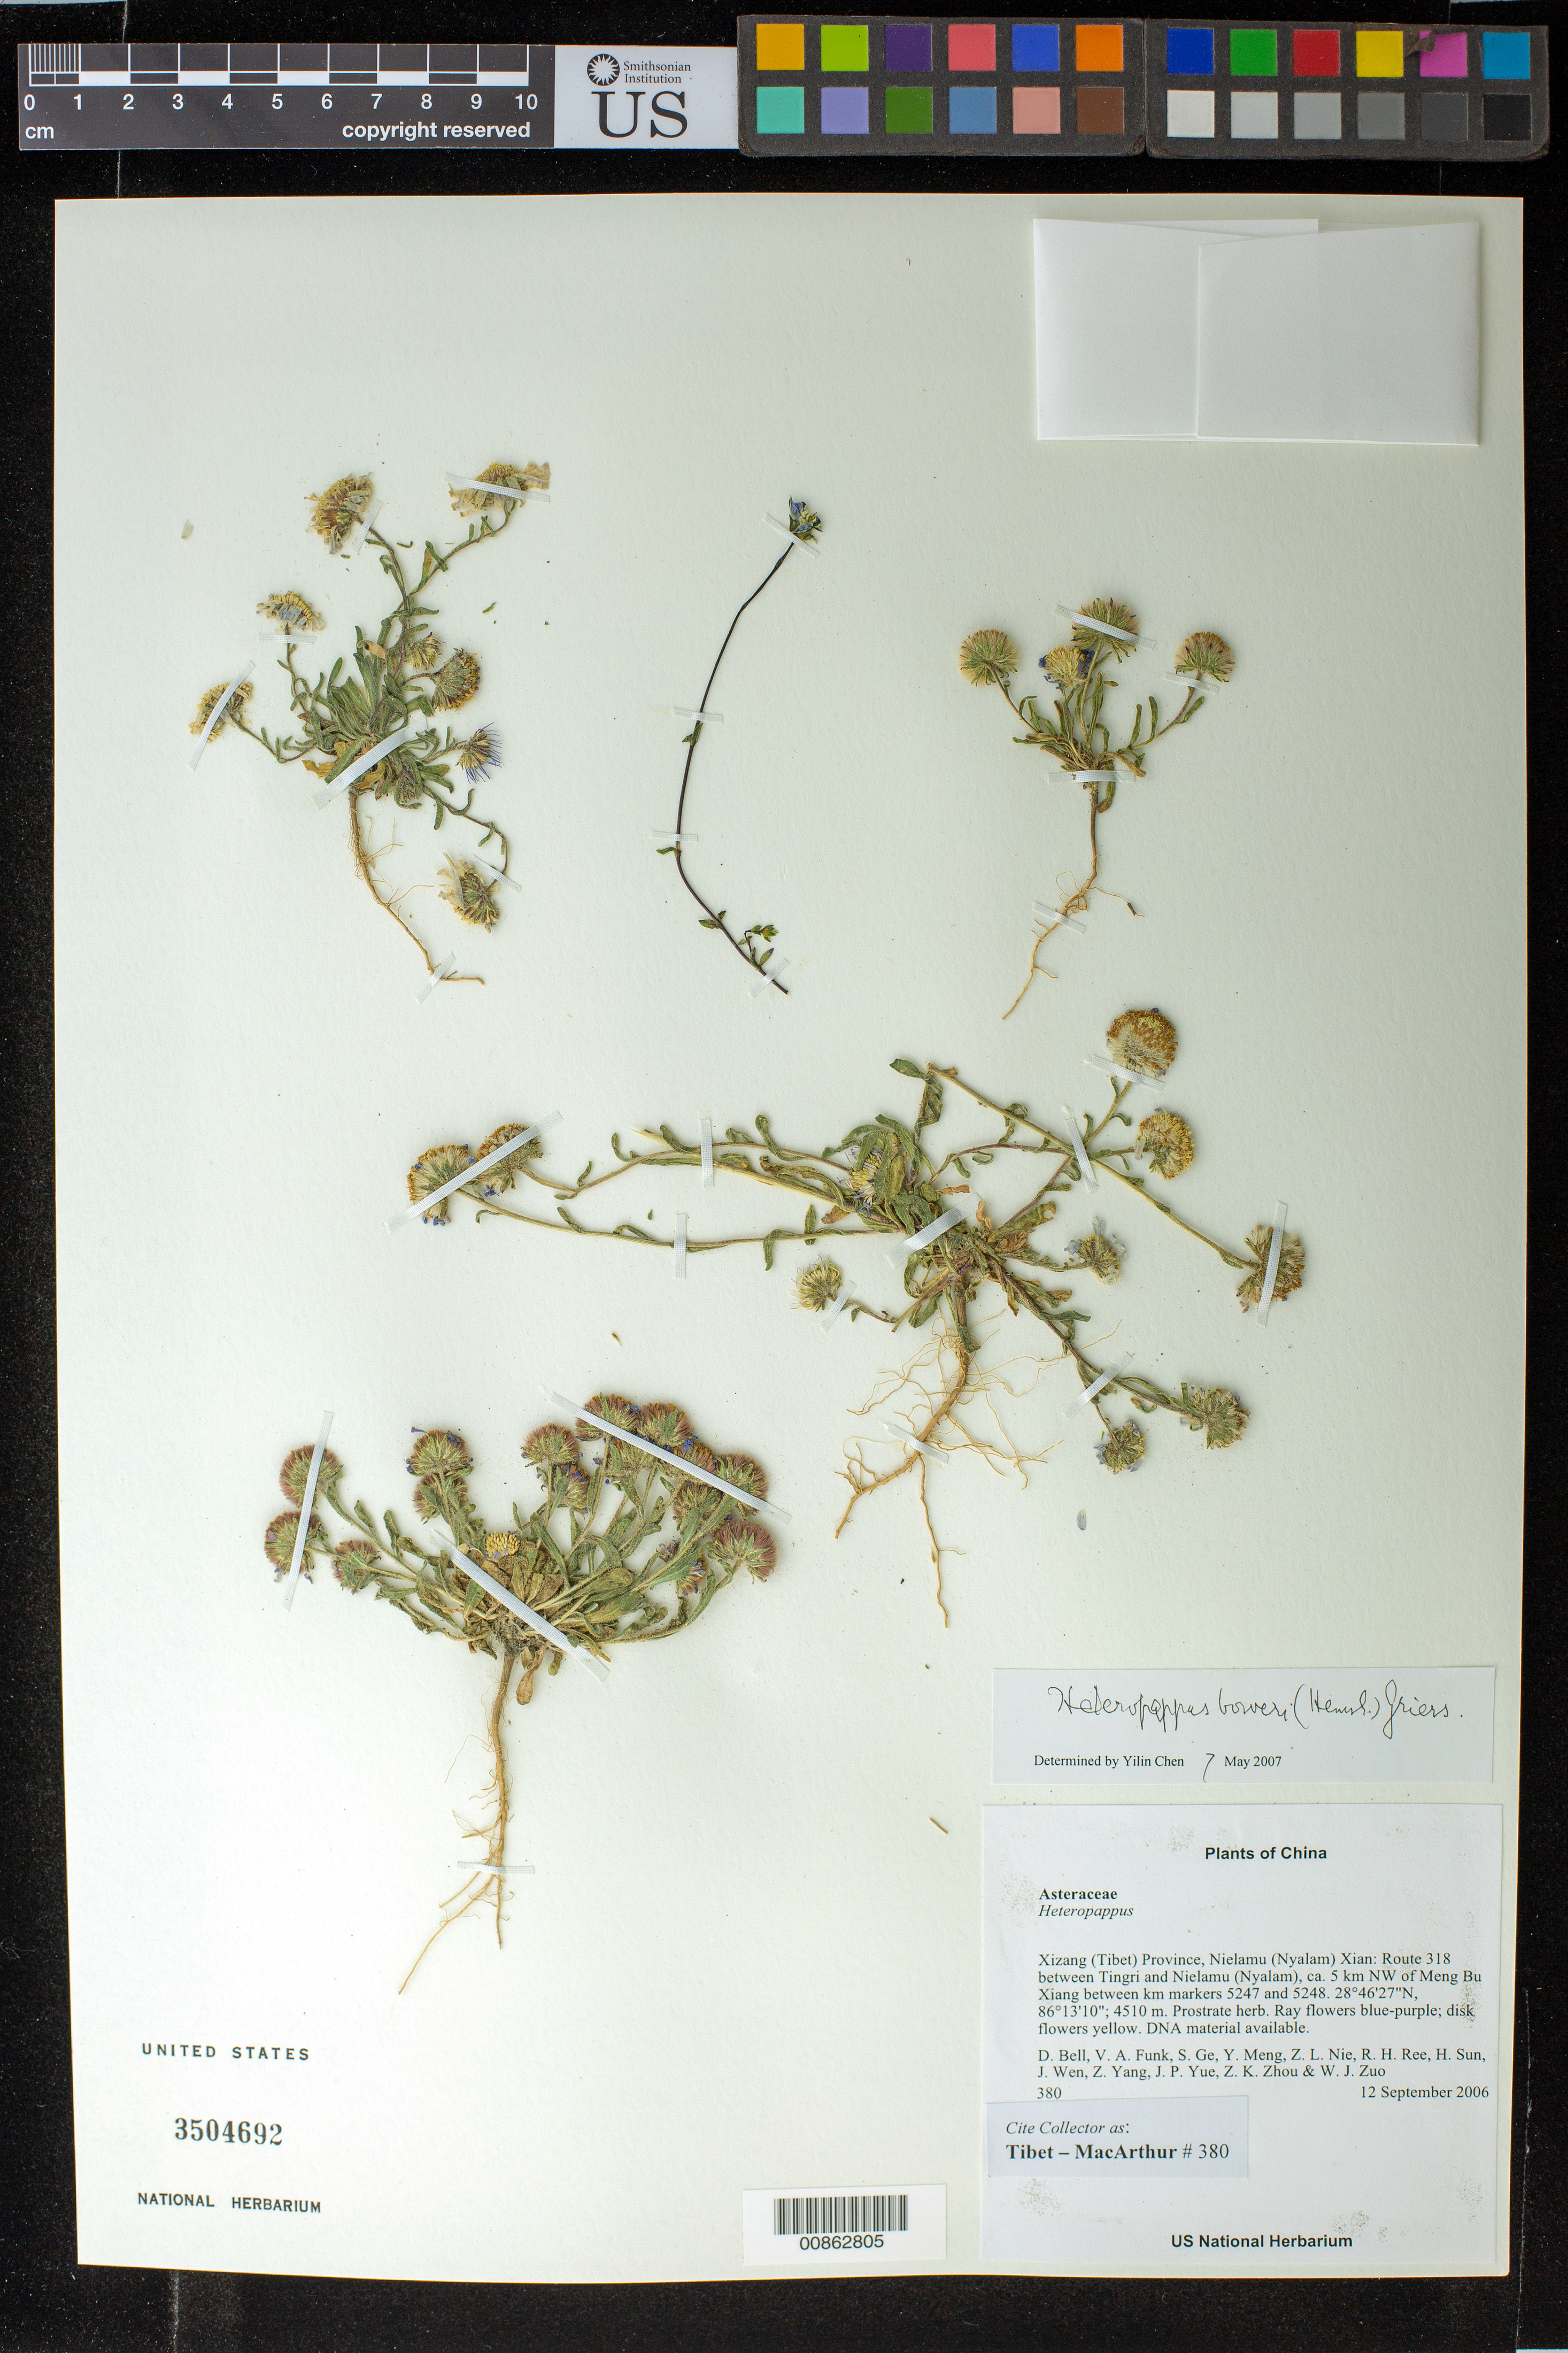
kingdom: Plantae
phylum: Tracheophyta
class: Magnoliopsida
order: Asterales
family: Asteraceae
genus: Heteropappus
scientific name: Heteropappus bowerii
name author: (Hemsl.) Grierson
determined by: Yilin Chen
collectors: Tibet-MacArthur, D. A. Bell, V. Funk, S. Ge, Y. Meng, Z. Nie, R. Ree, H. Sun, J. Wen, Z. Yang, J. Yue, Z. Zhou & W. Zuo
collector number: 380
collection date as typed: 12 Sep 2006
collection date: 2006-09-12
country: China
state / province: Xizang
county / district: Nielamu (Nyalam) Xian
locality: Route 318 between Tingri and Nielamu (Nyalam), ca. 5 km NW of Meng Bu Xiang between km markers 5247 and 5259.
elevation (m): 4510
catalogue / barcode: US 3504692